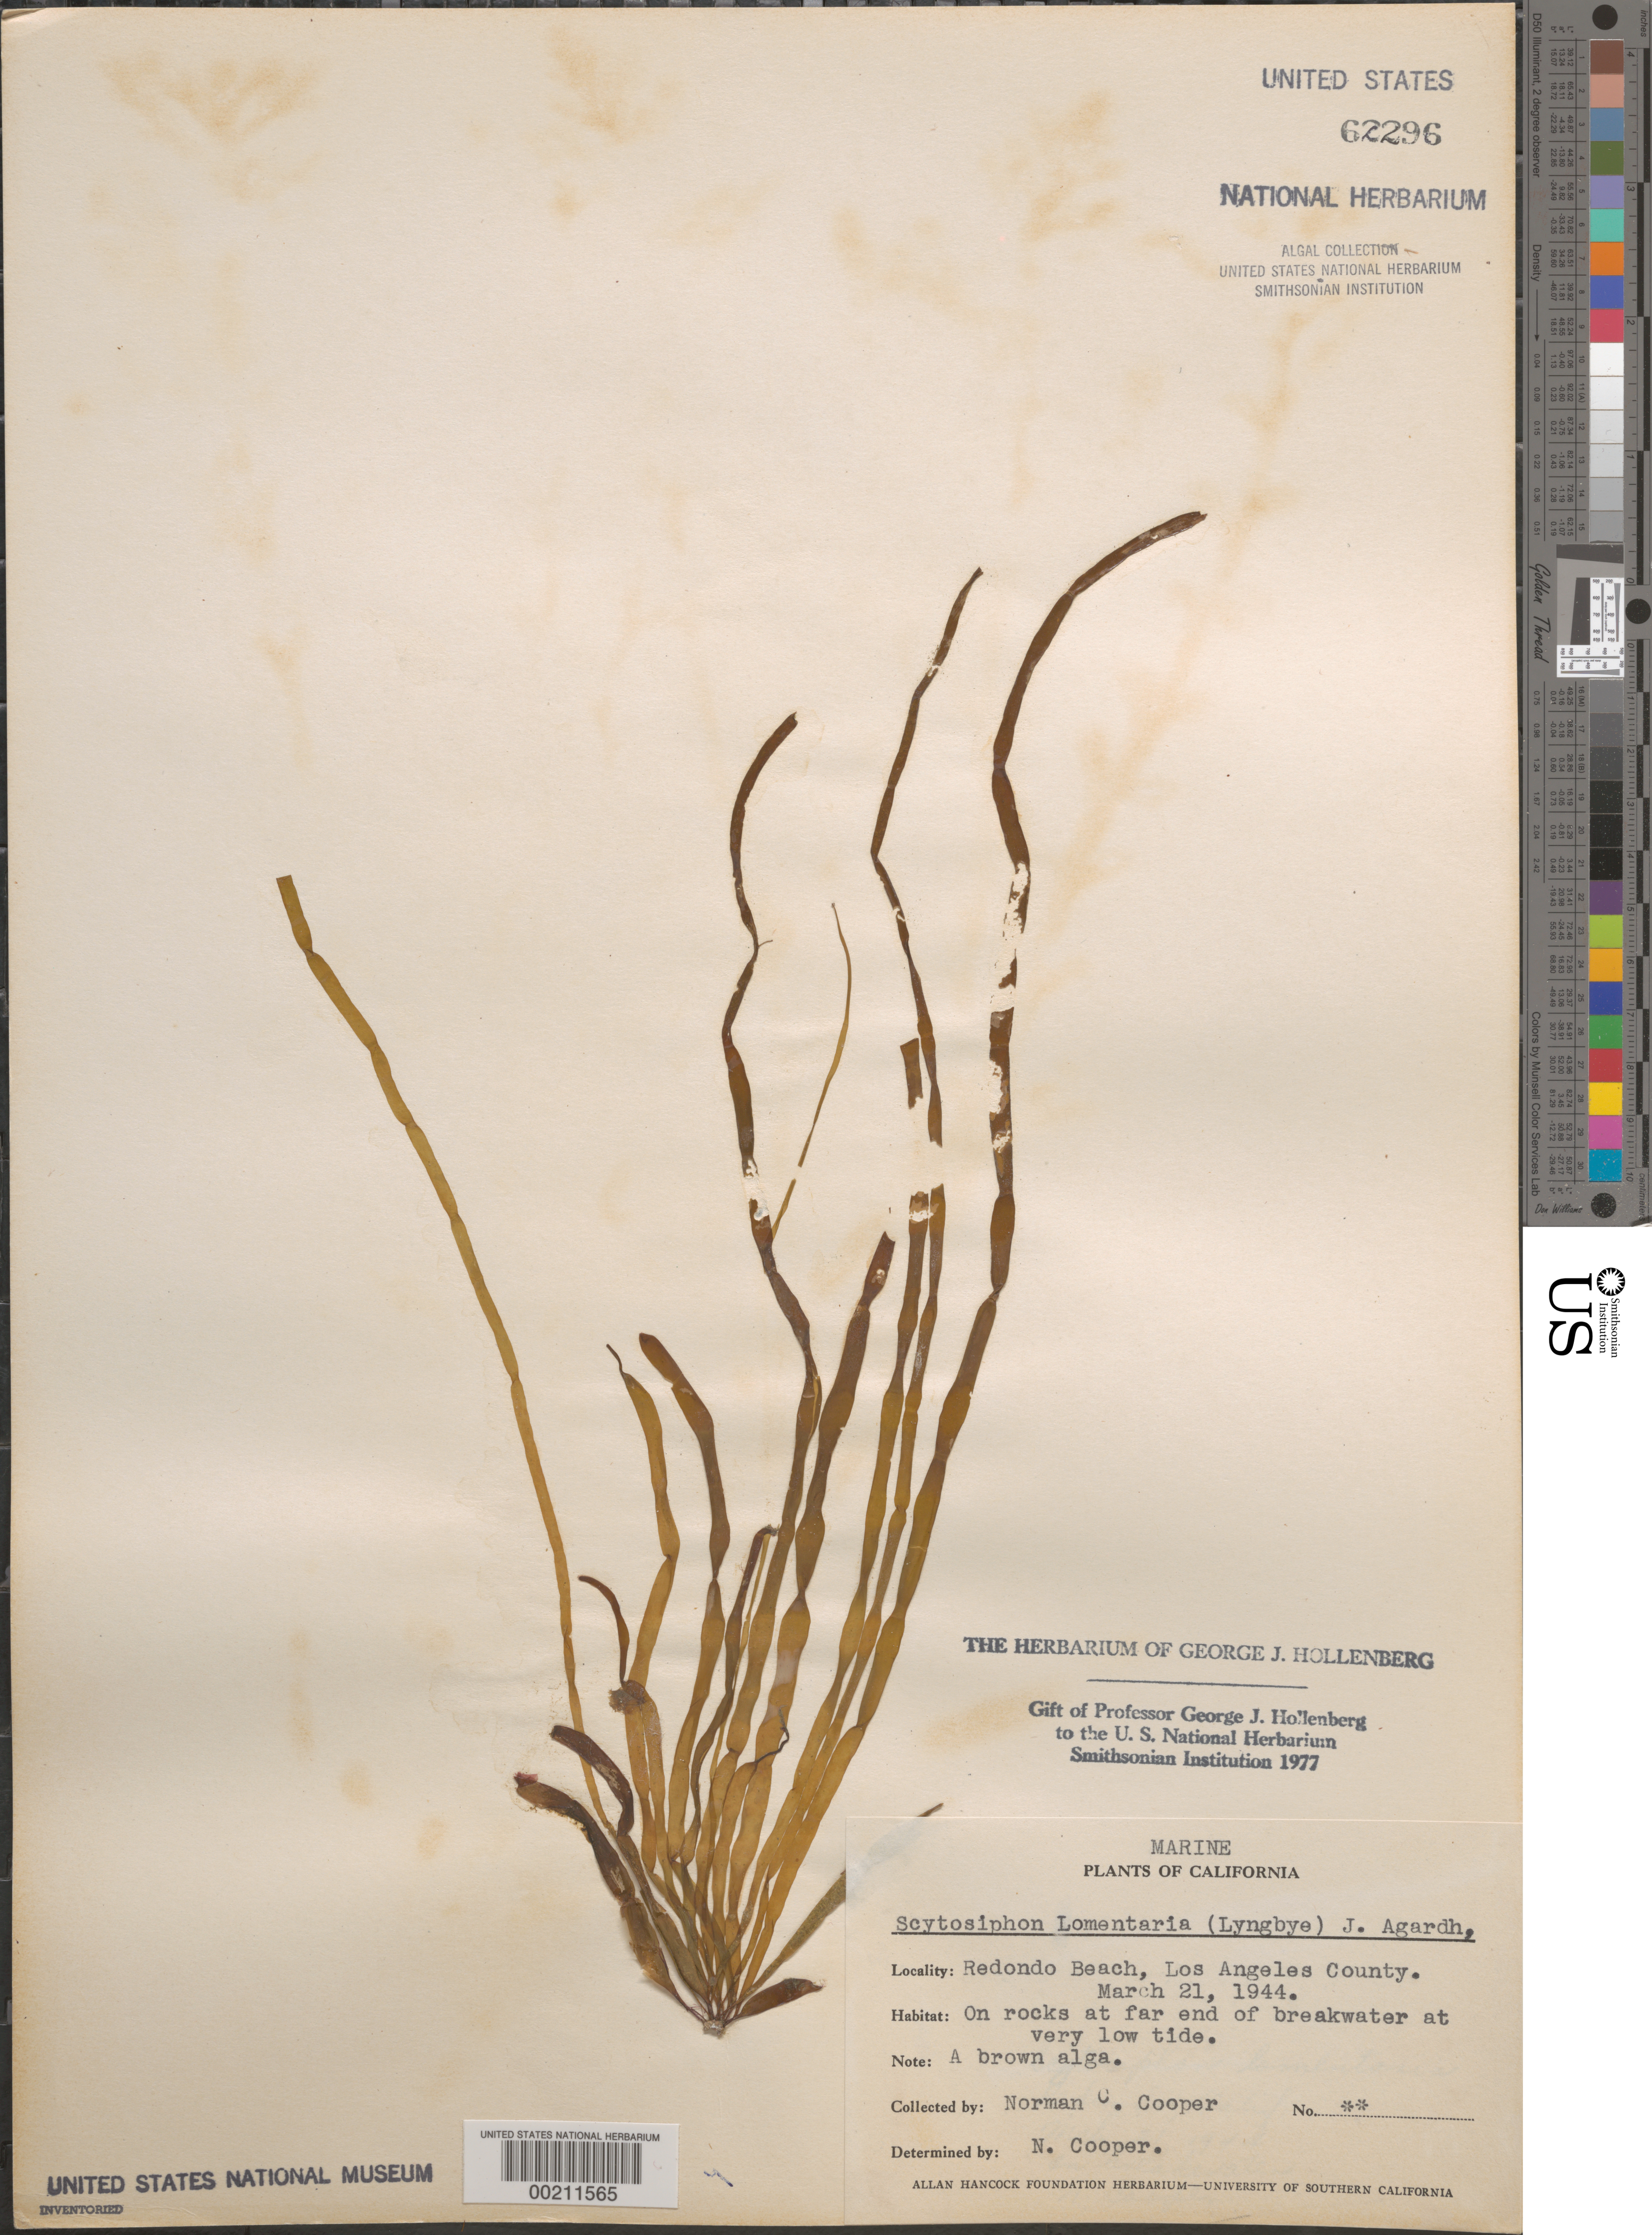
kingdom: Chromista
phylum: Ochrophyta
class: Phaeophyceae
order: Scytosiphonales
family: Scytosiphonaceae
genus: Scytosiphon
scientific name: Scytosiphon lomentaria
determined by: Cooper, N. C.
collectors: N. Cooper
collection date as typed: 21 Mar 1944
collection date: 1944-03-21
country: United States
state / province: California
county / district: Los Angeles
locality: Redondo Beach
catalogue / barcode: US 62296